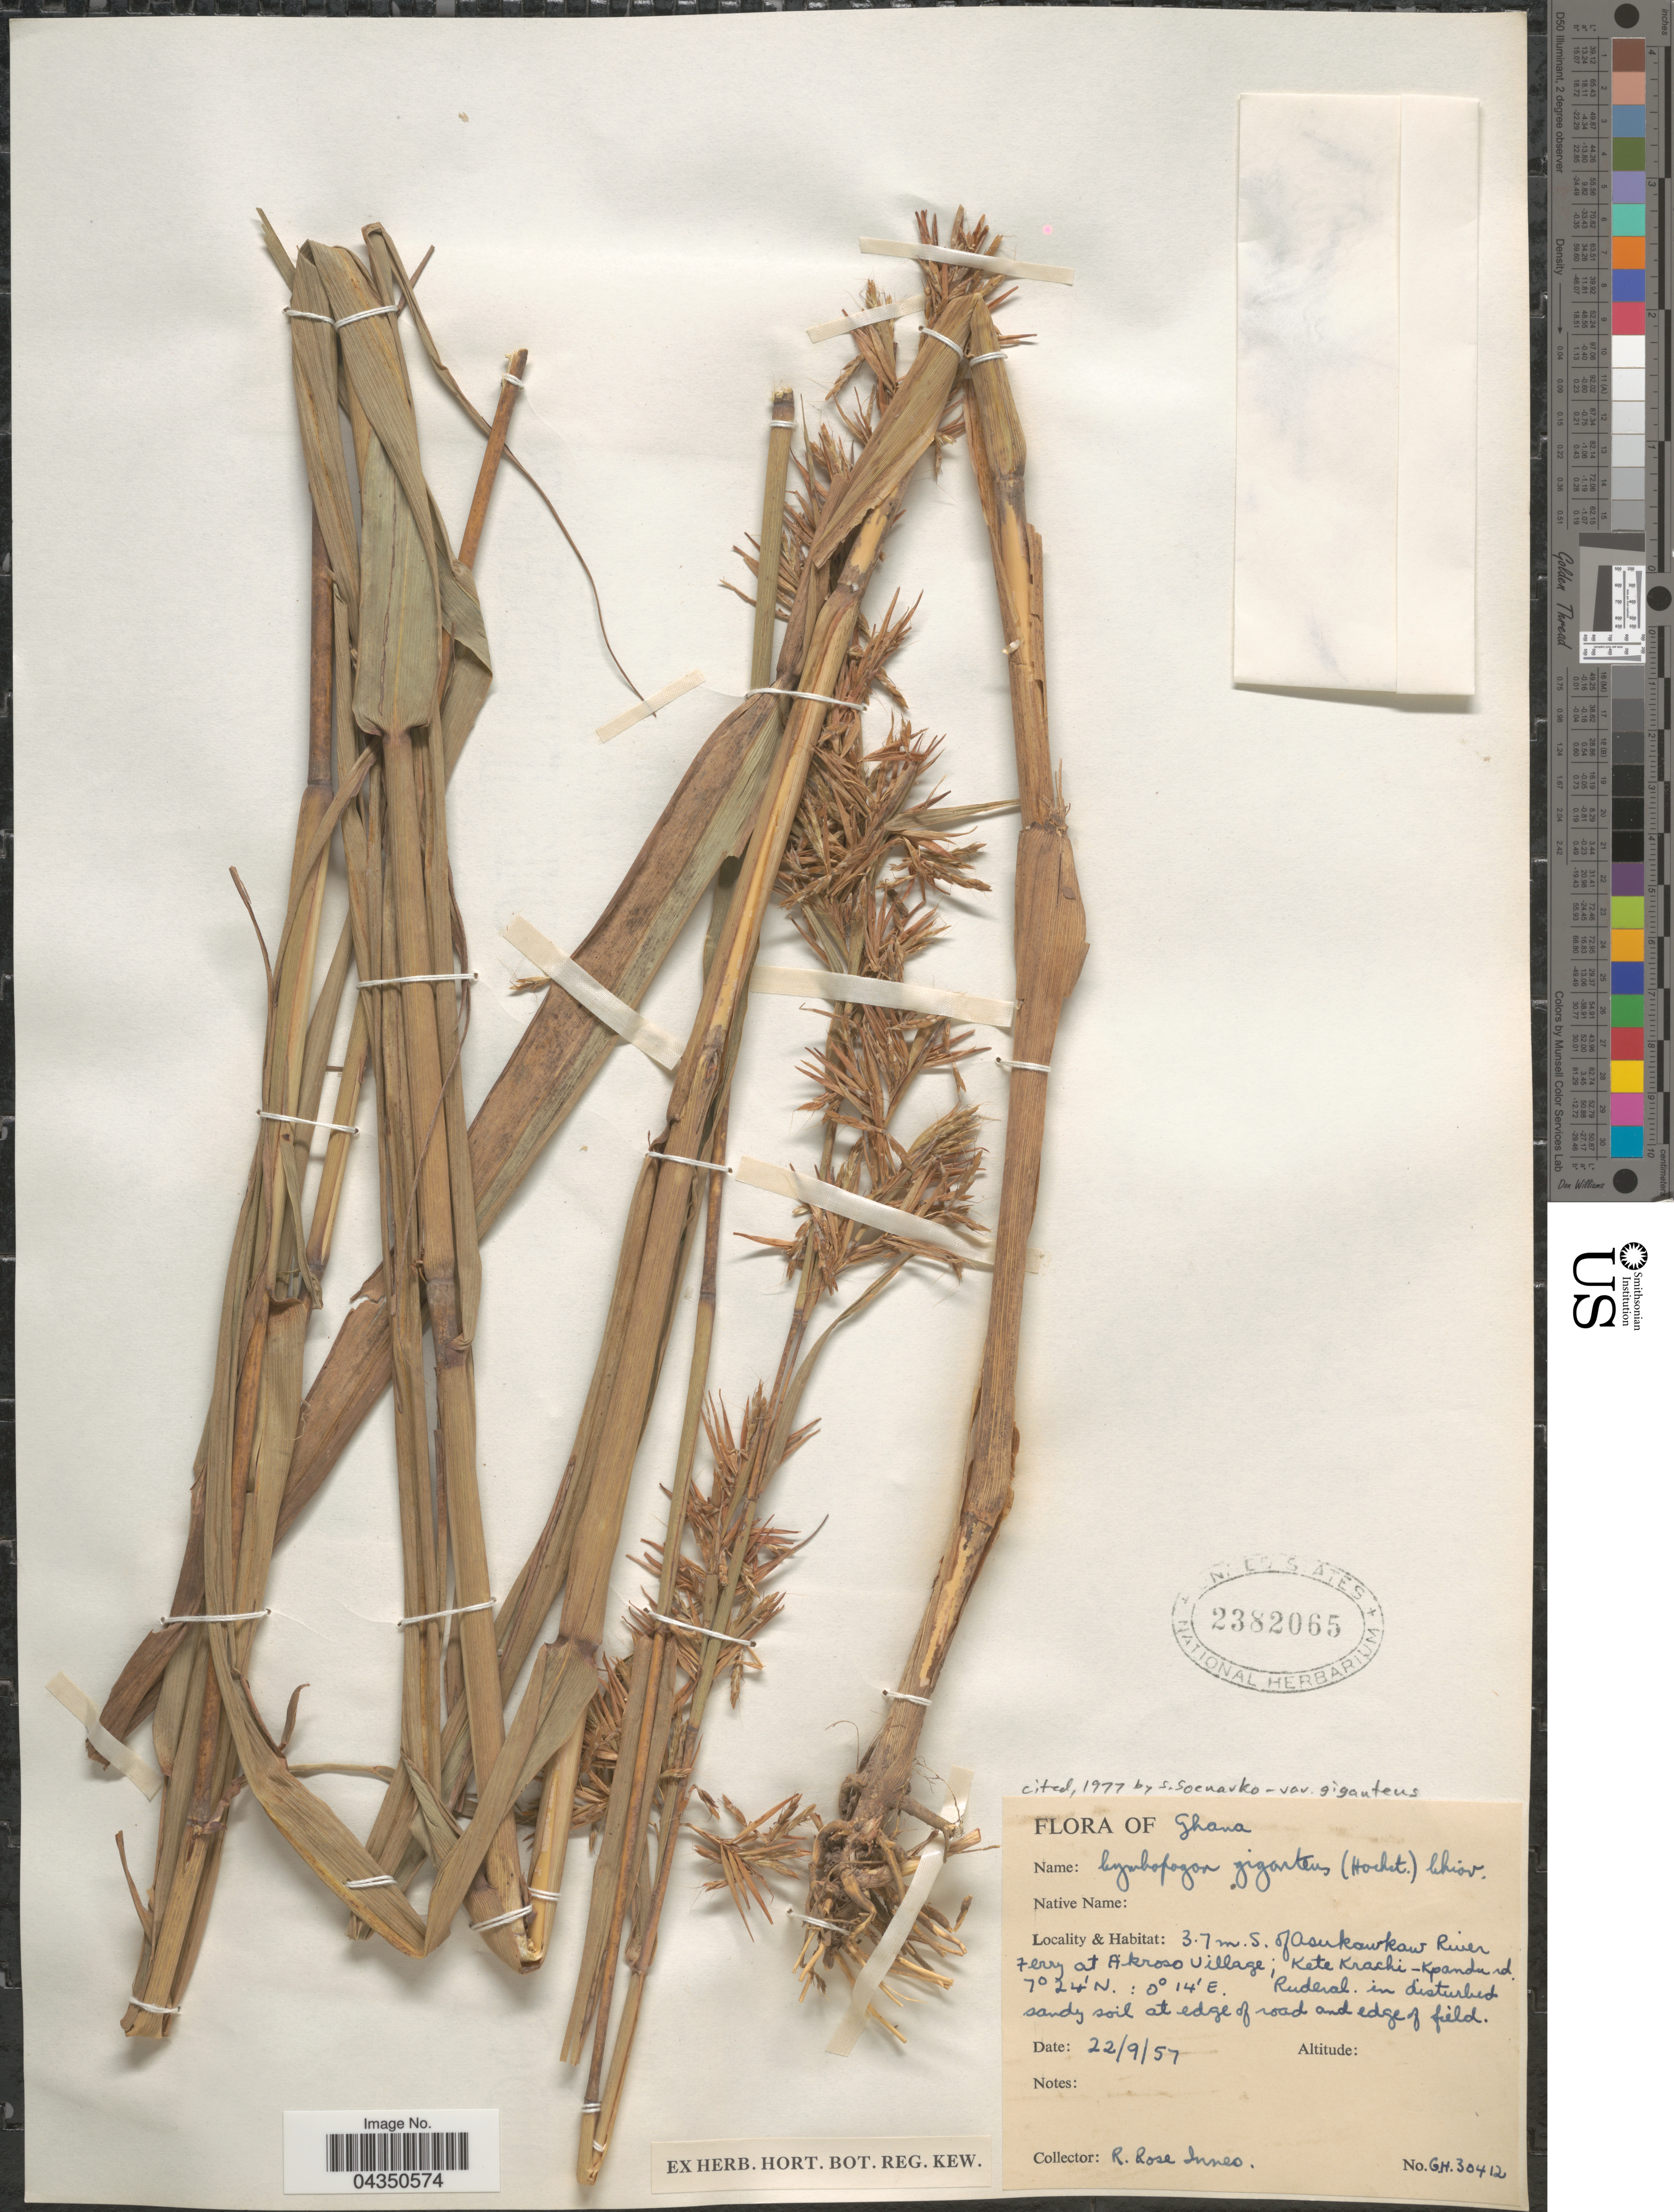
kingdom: Plantae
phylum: Tracheophyta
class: Liliopsida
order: Poales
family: Poaceae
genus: Cymbopogon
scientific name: Cymbopogon giganteus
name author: Chiov.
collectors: R. Rose-Innes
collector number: GH30412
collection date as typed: Transcribed d/m/y: 22/9/57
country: Ghana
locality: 3.7 m. S. of Asukawkaw River Ferry at Akroso Village; Kate Krachi-Kyandu rd.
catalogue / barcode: US 2382065